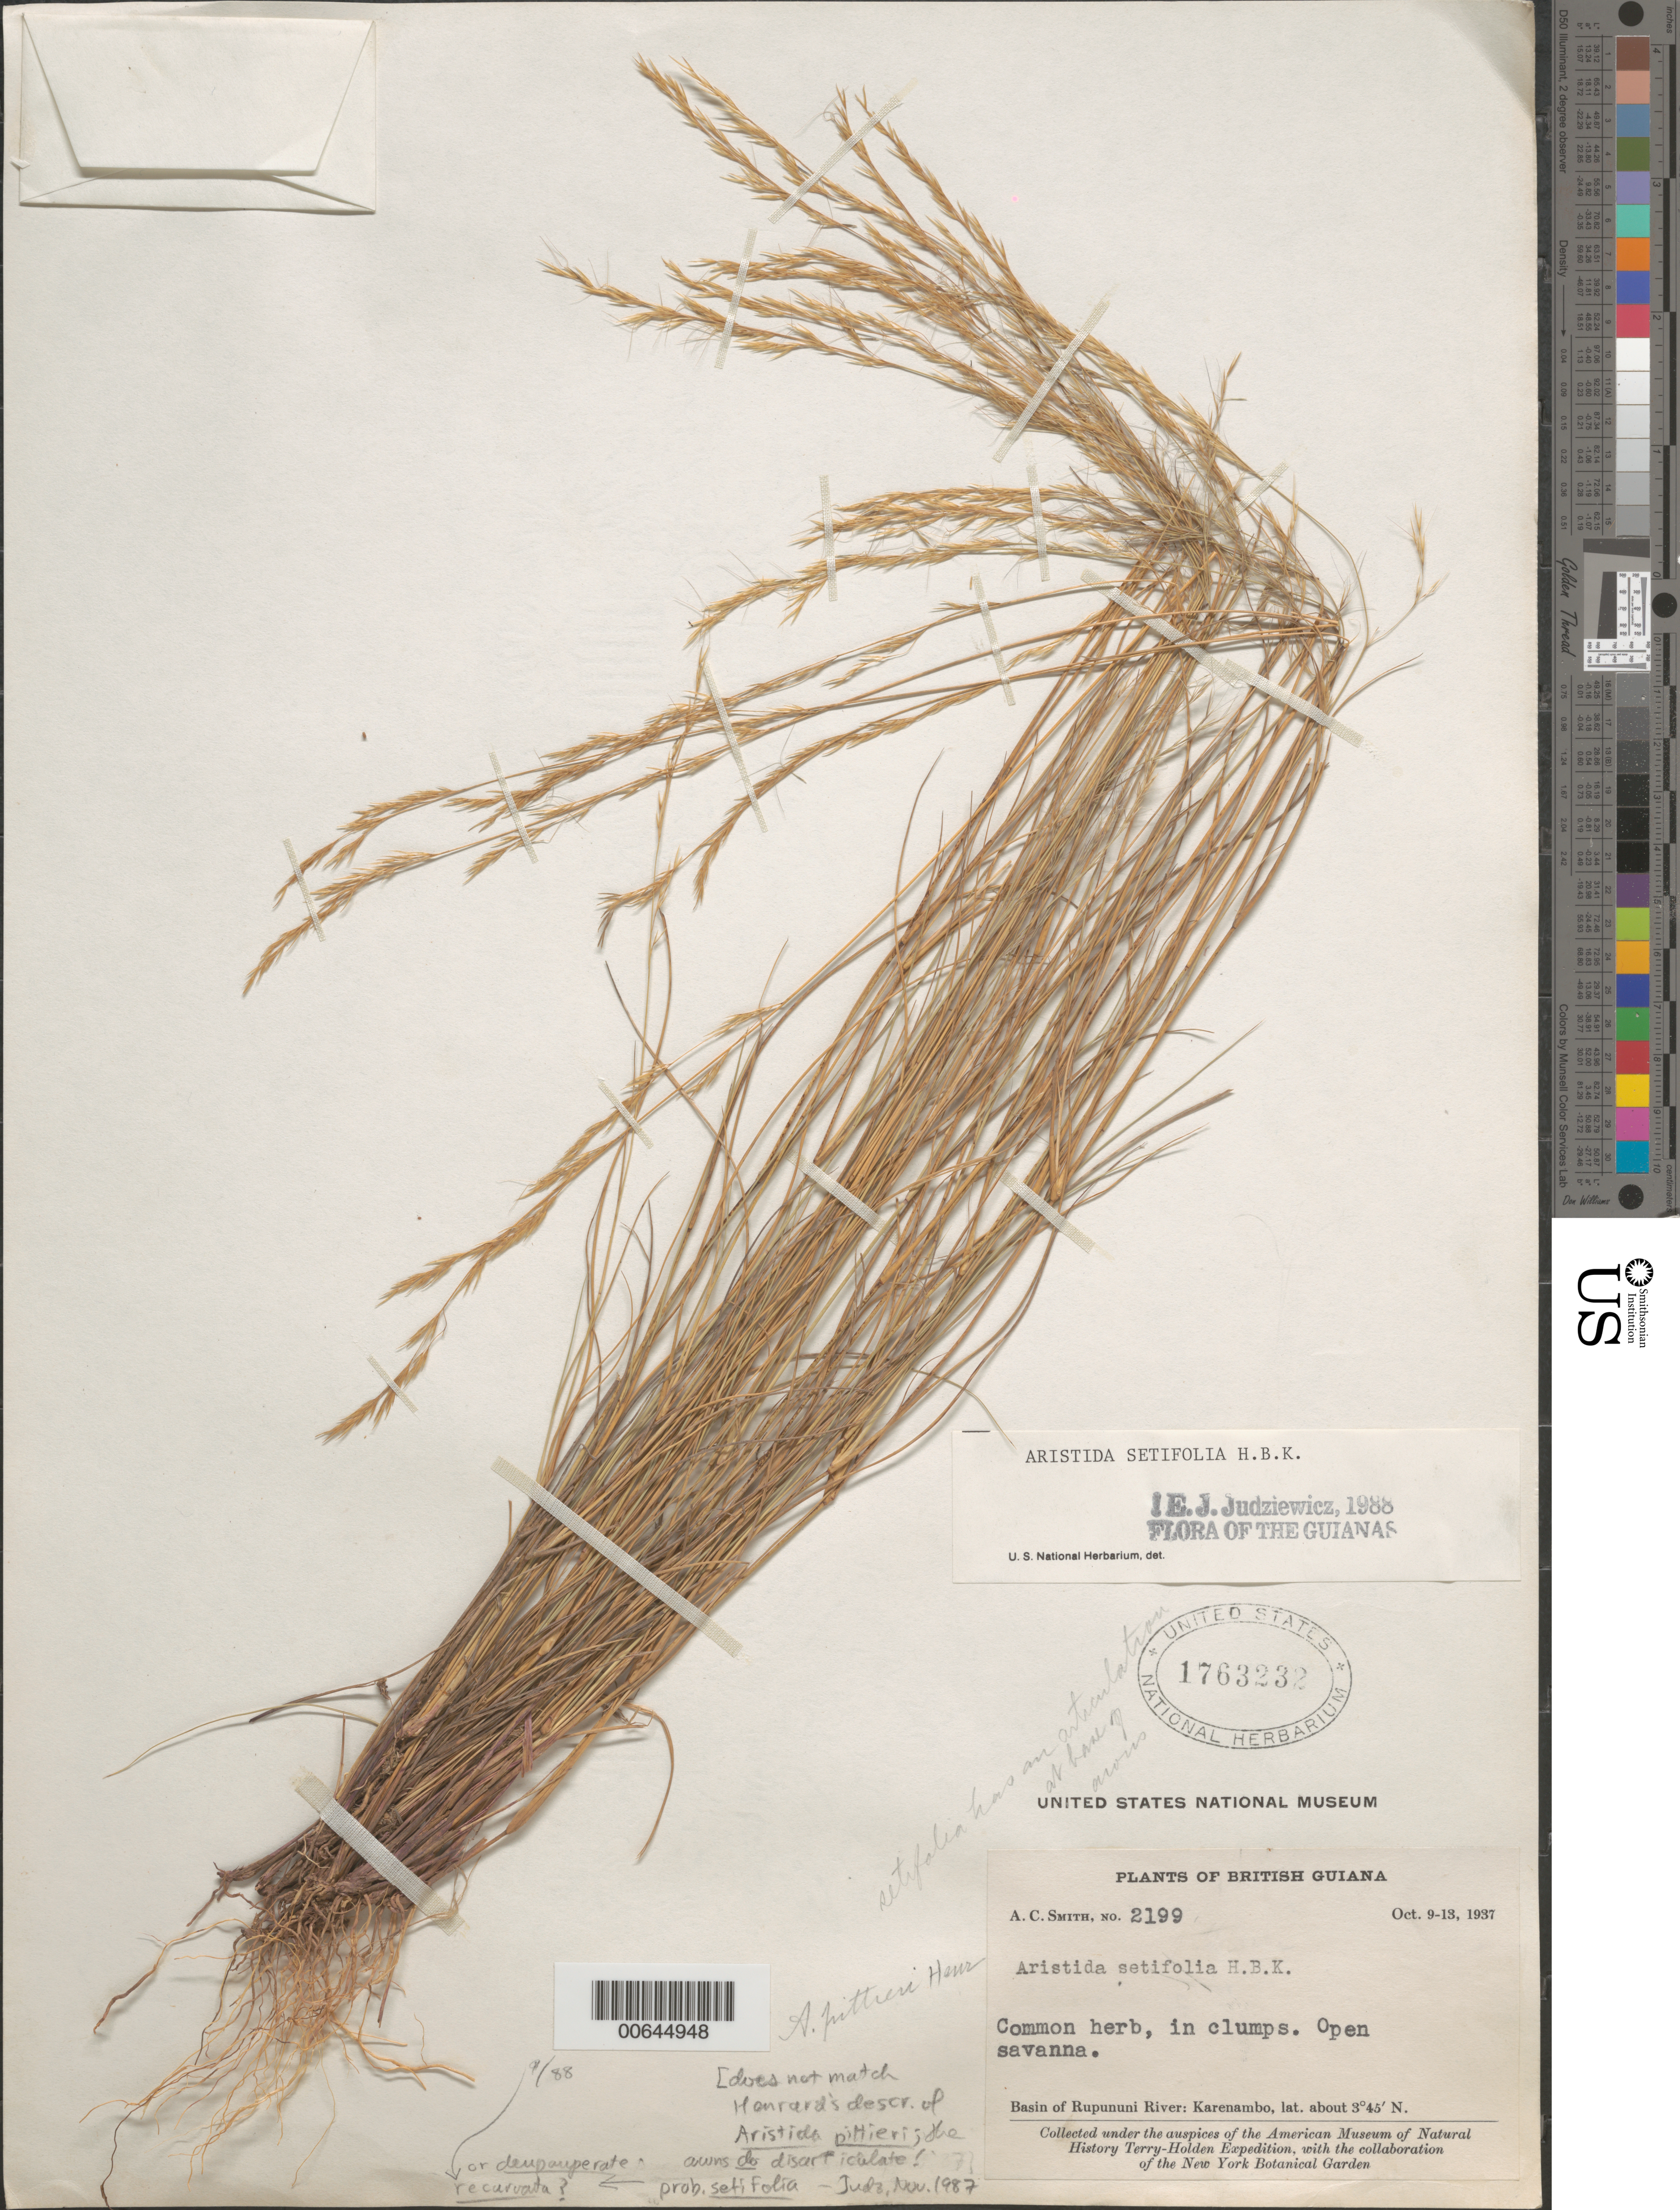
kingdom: Plantae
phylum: Tracheophyta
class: Liliopsida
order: Poales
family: Poaceae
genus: Aristida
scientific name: Aristida setifolia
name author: Kunth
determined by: Judziewicz, E. J.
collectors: A. C. Smith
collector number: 2199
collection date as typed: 9-Oct-37 to 13-Oct-37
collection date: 1937-10-09/1937-10-13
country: Guyana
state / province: U. Takutu-U. Essequibo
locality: Karanambo, Rupununi River basin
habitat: Open savanna.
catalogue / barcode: US 1763232